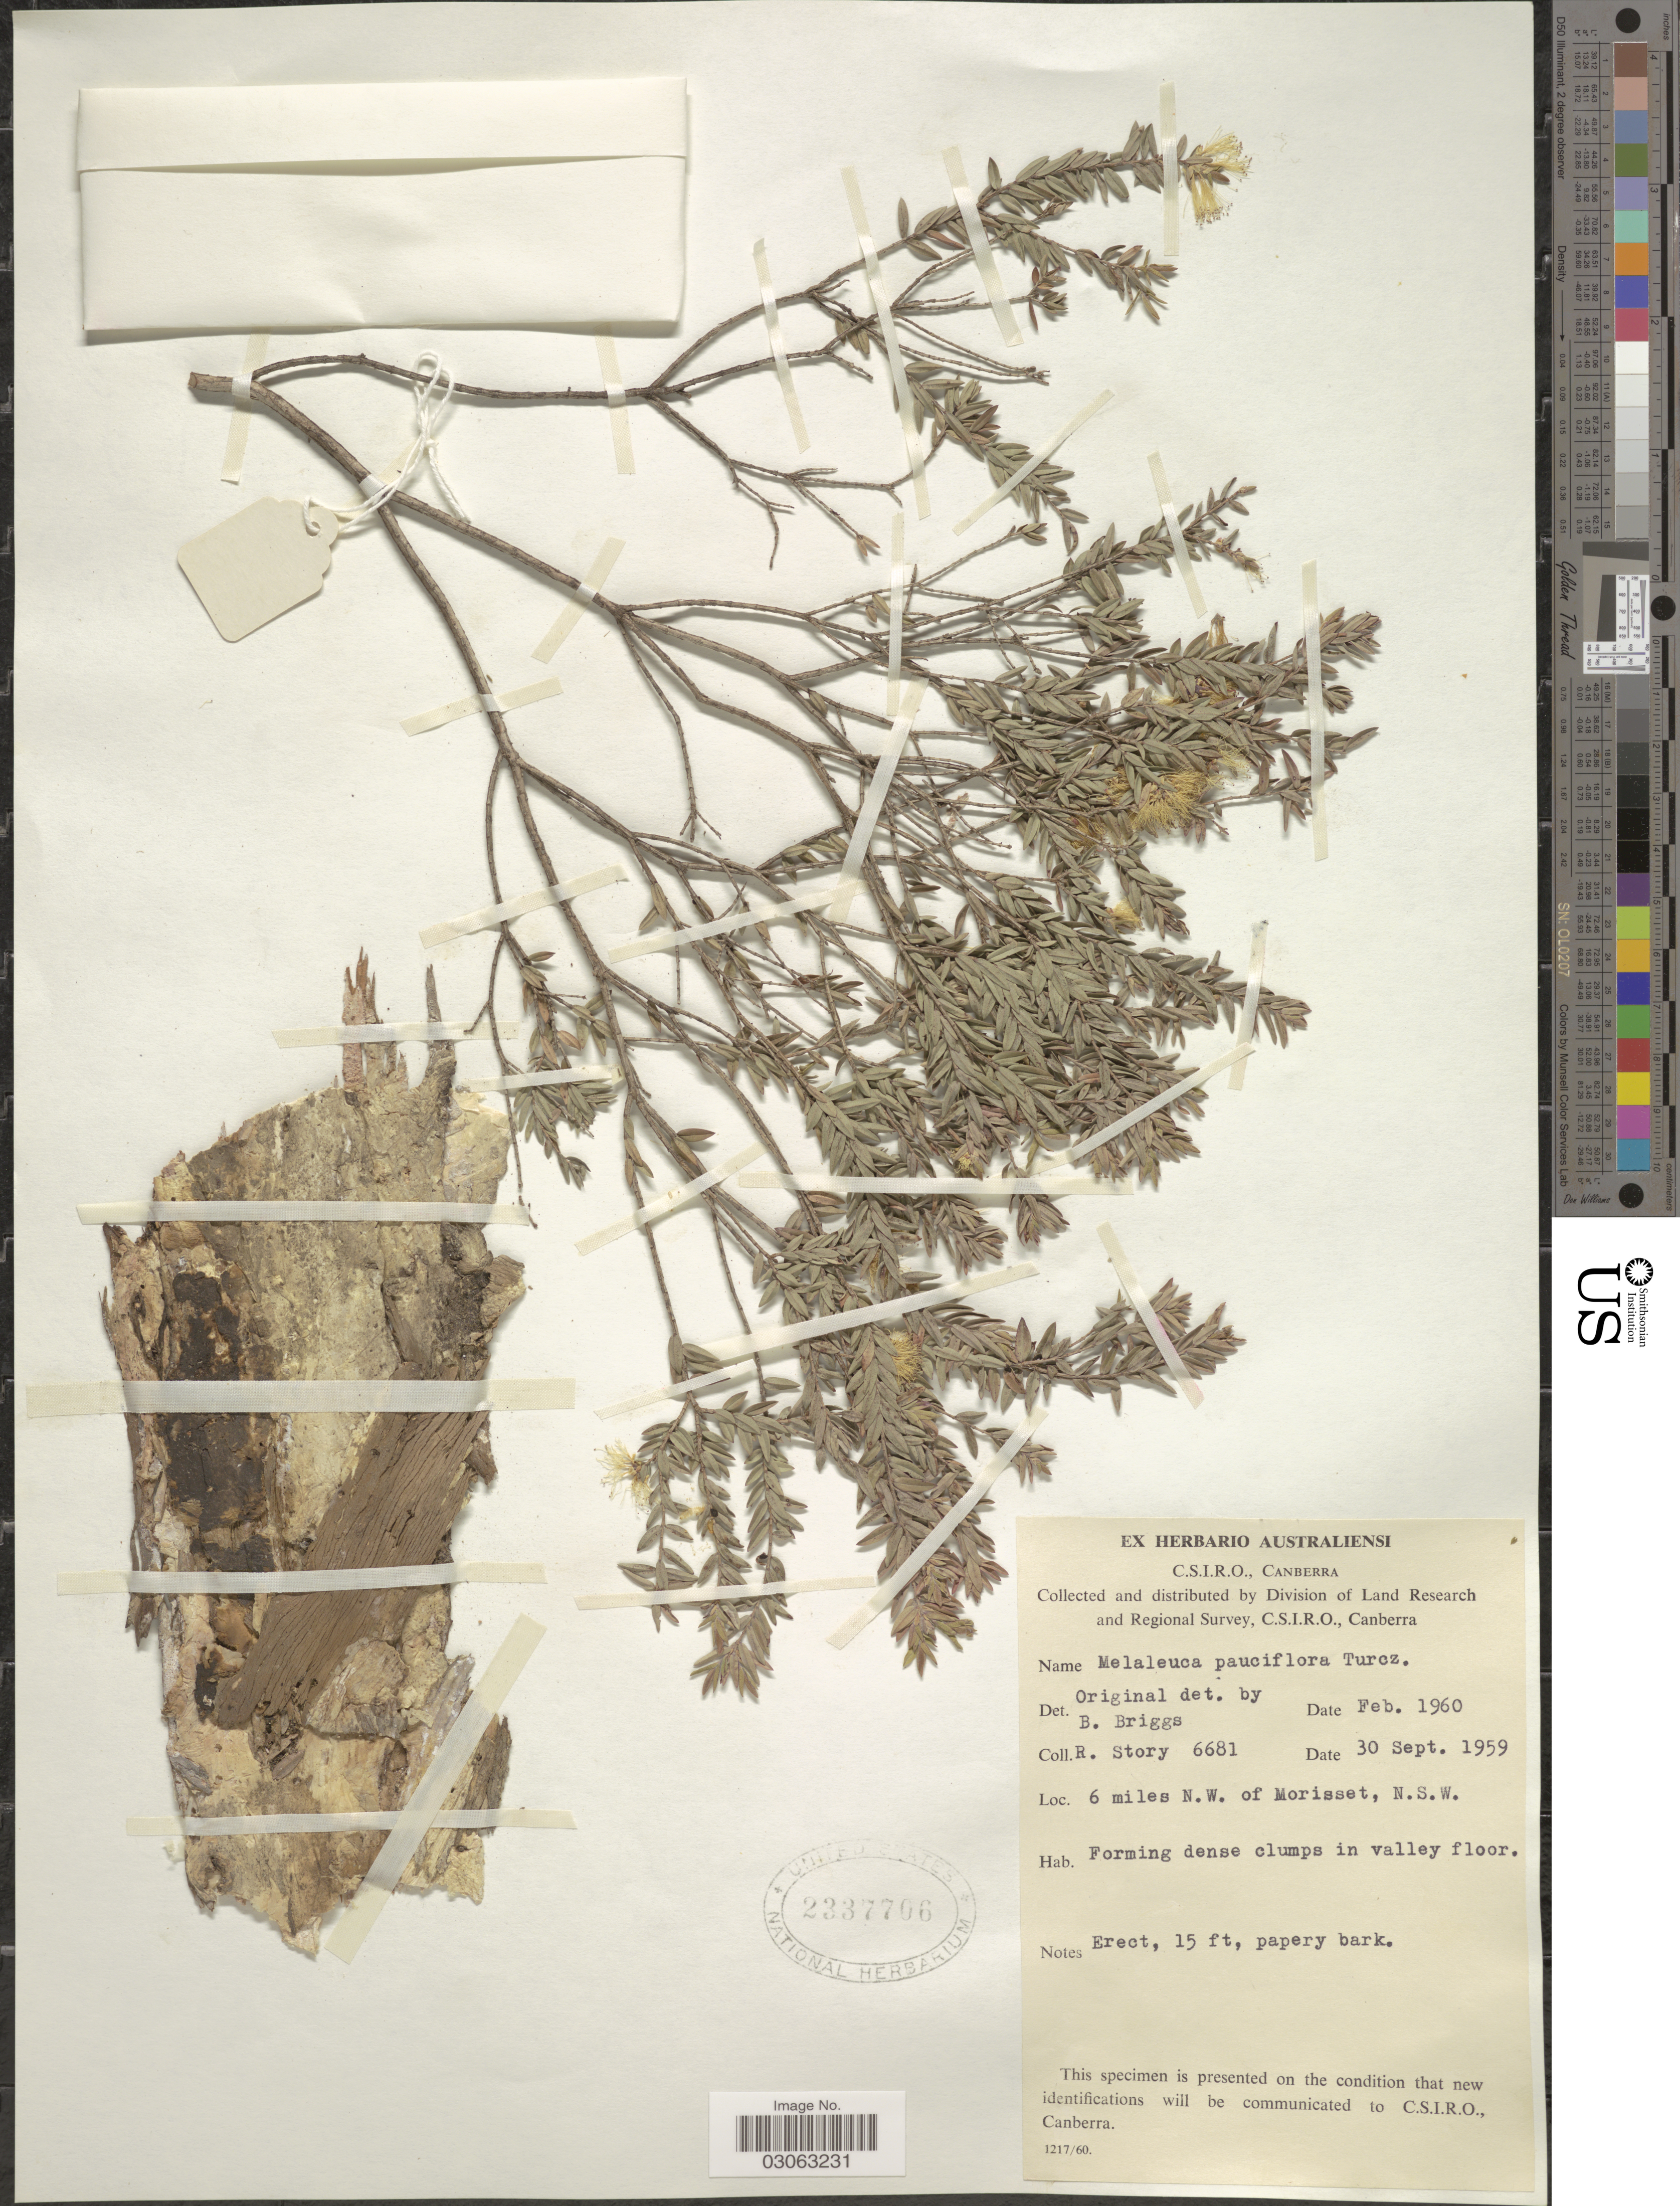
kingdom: Plantae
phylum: Tracheophyta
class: Magnoliopsida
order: Myrtales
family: Myrtaceae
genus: Melaleuca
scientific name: Melaleuca pauciflora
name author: Turcz.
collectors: R. Story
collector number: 6681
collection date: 1959-09-30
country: Australia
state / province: New South Wales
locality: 6 miles N.W. of Morisset, N.S.W.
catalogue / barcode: US 2337706